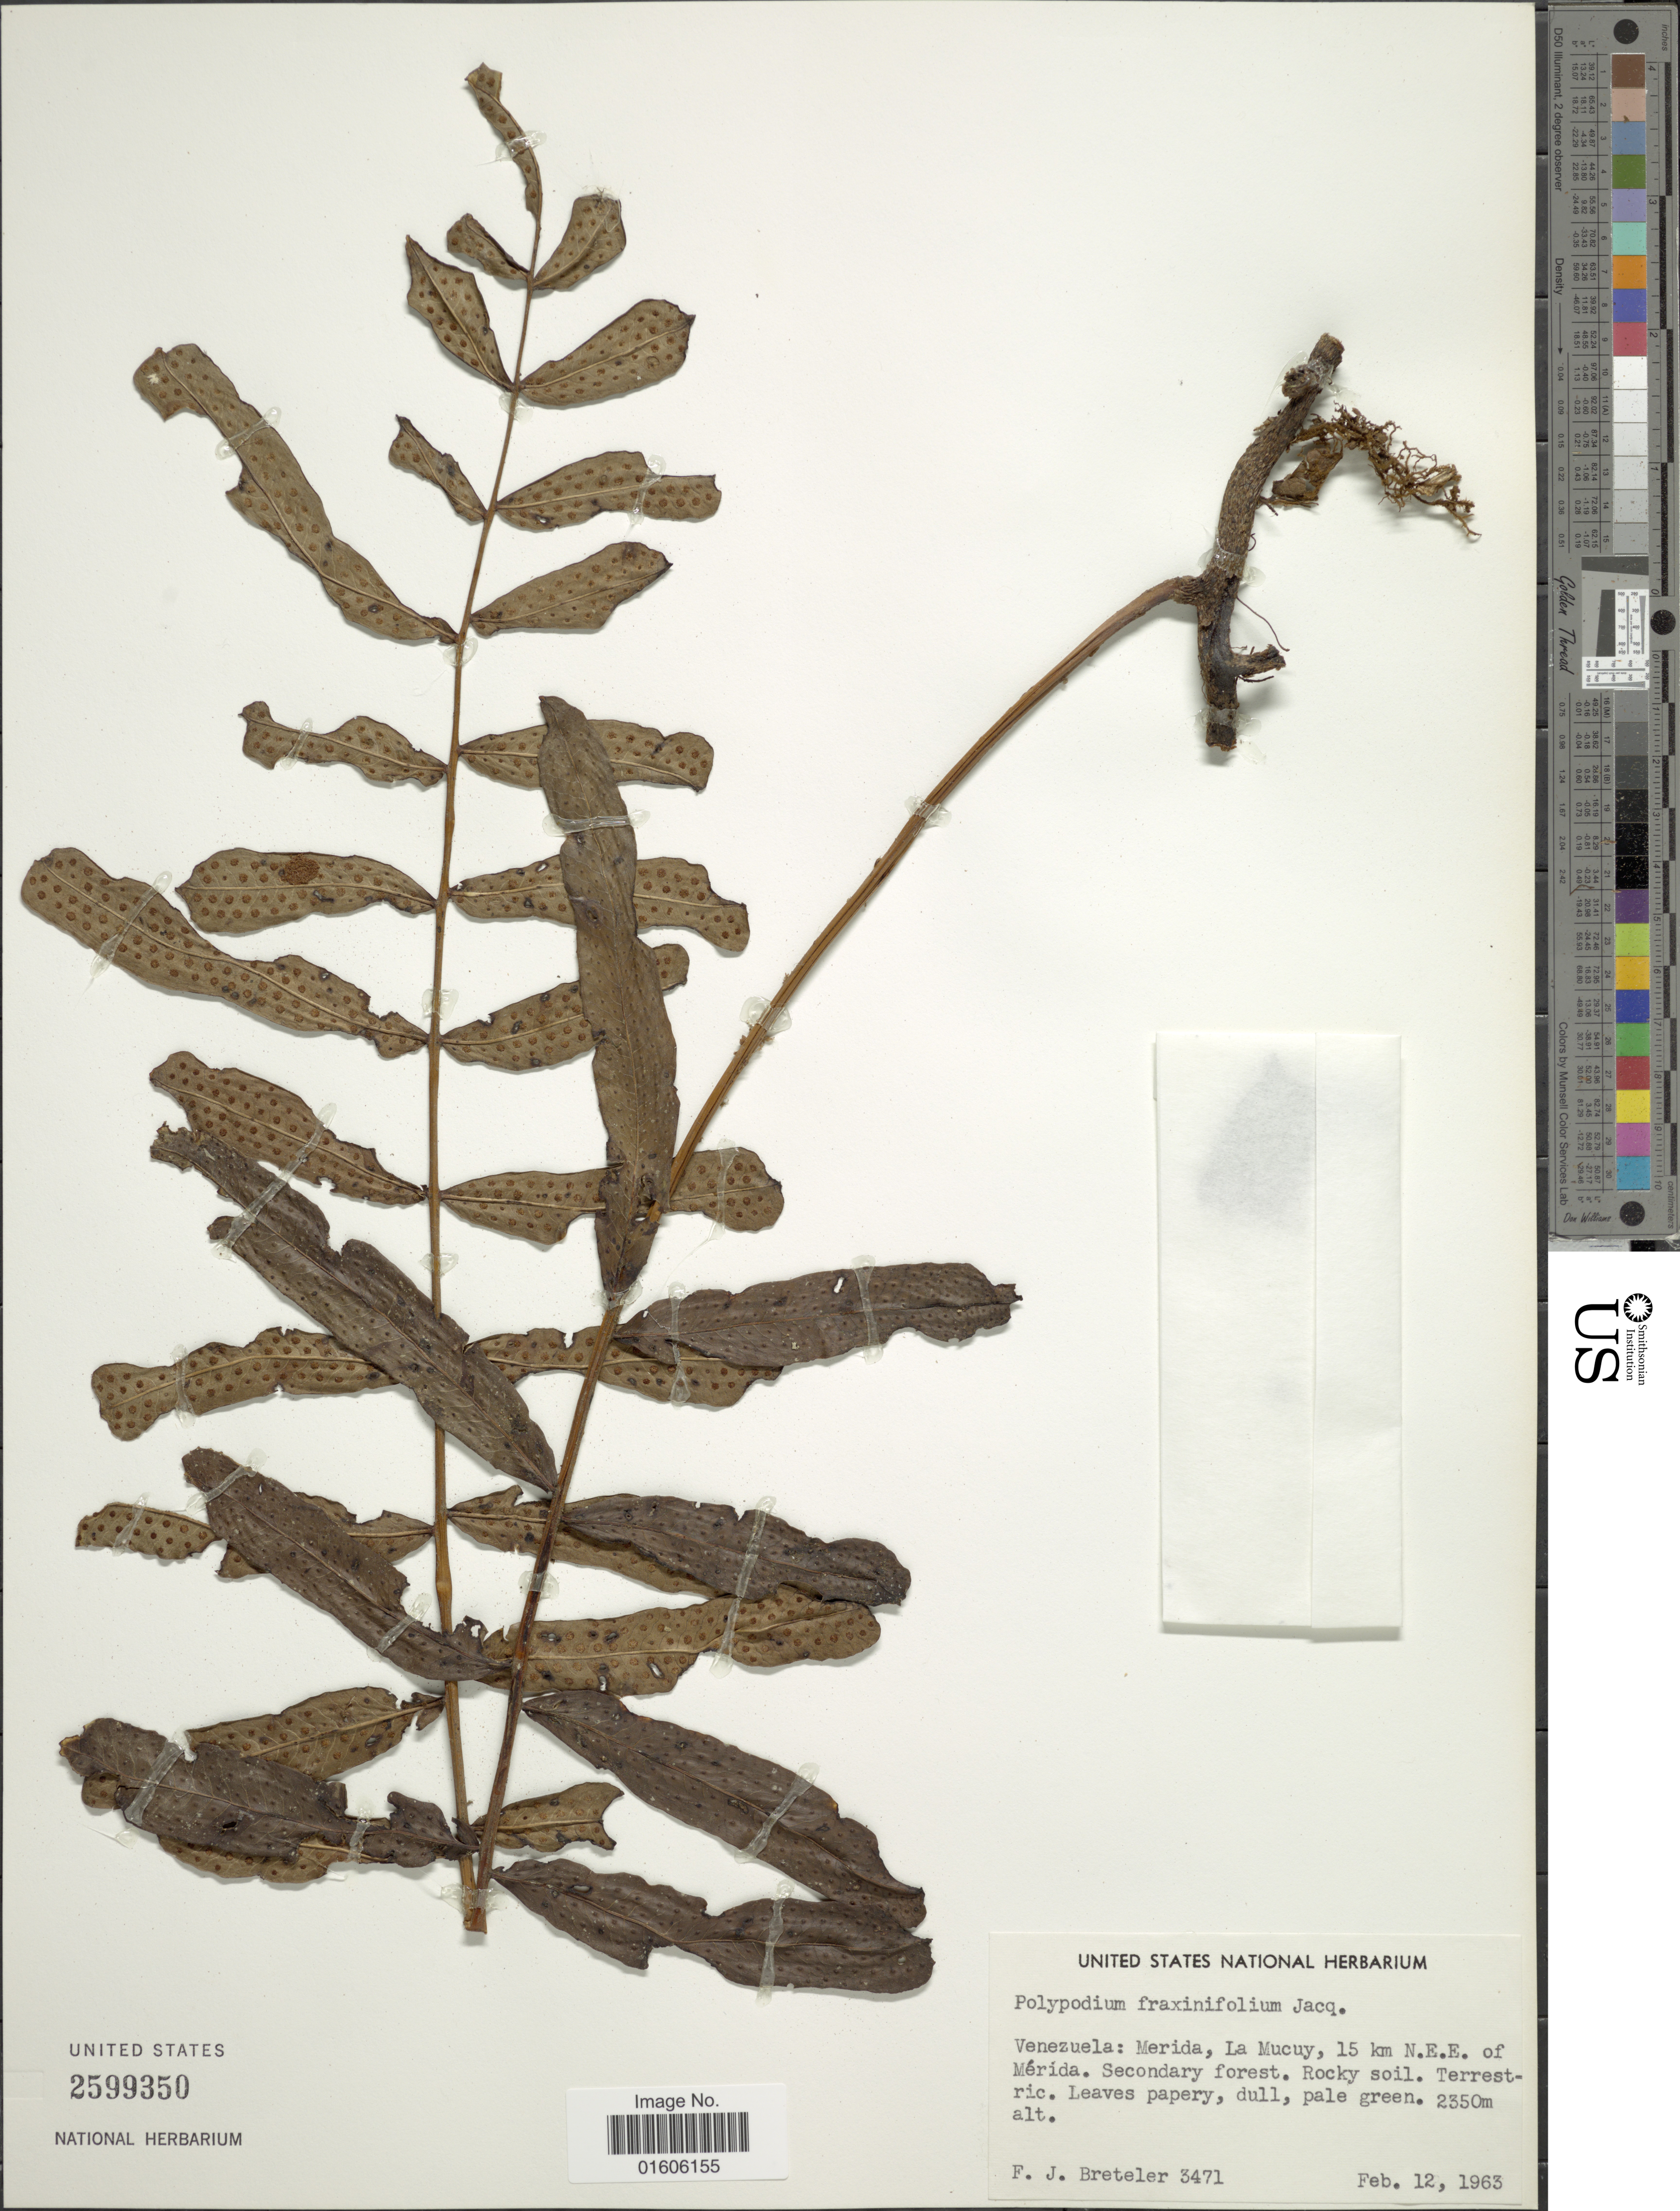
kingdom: Plantae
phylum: Tracheophyta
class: Polypodiopsida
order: Polypodiales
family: Polypodiaceae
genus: Serpocaulon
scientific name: Serpocaulon fraxinifolium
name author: (Jacq.) A.R. Sm.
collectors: F. J. Breteler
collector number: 3471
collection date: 1963-02-12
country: Venezuela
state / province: Mérida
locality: La Mucuy, 15 km N.E.E. of Mérida.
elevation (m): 2350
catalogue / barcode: US 2599350